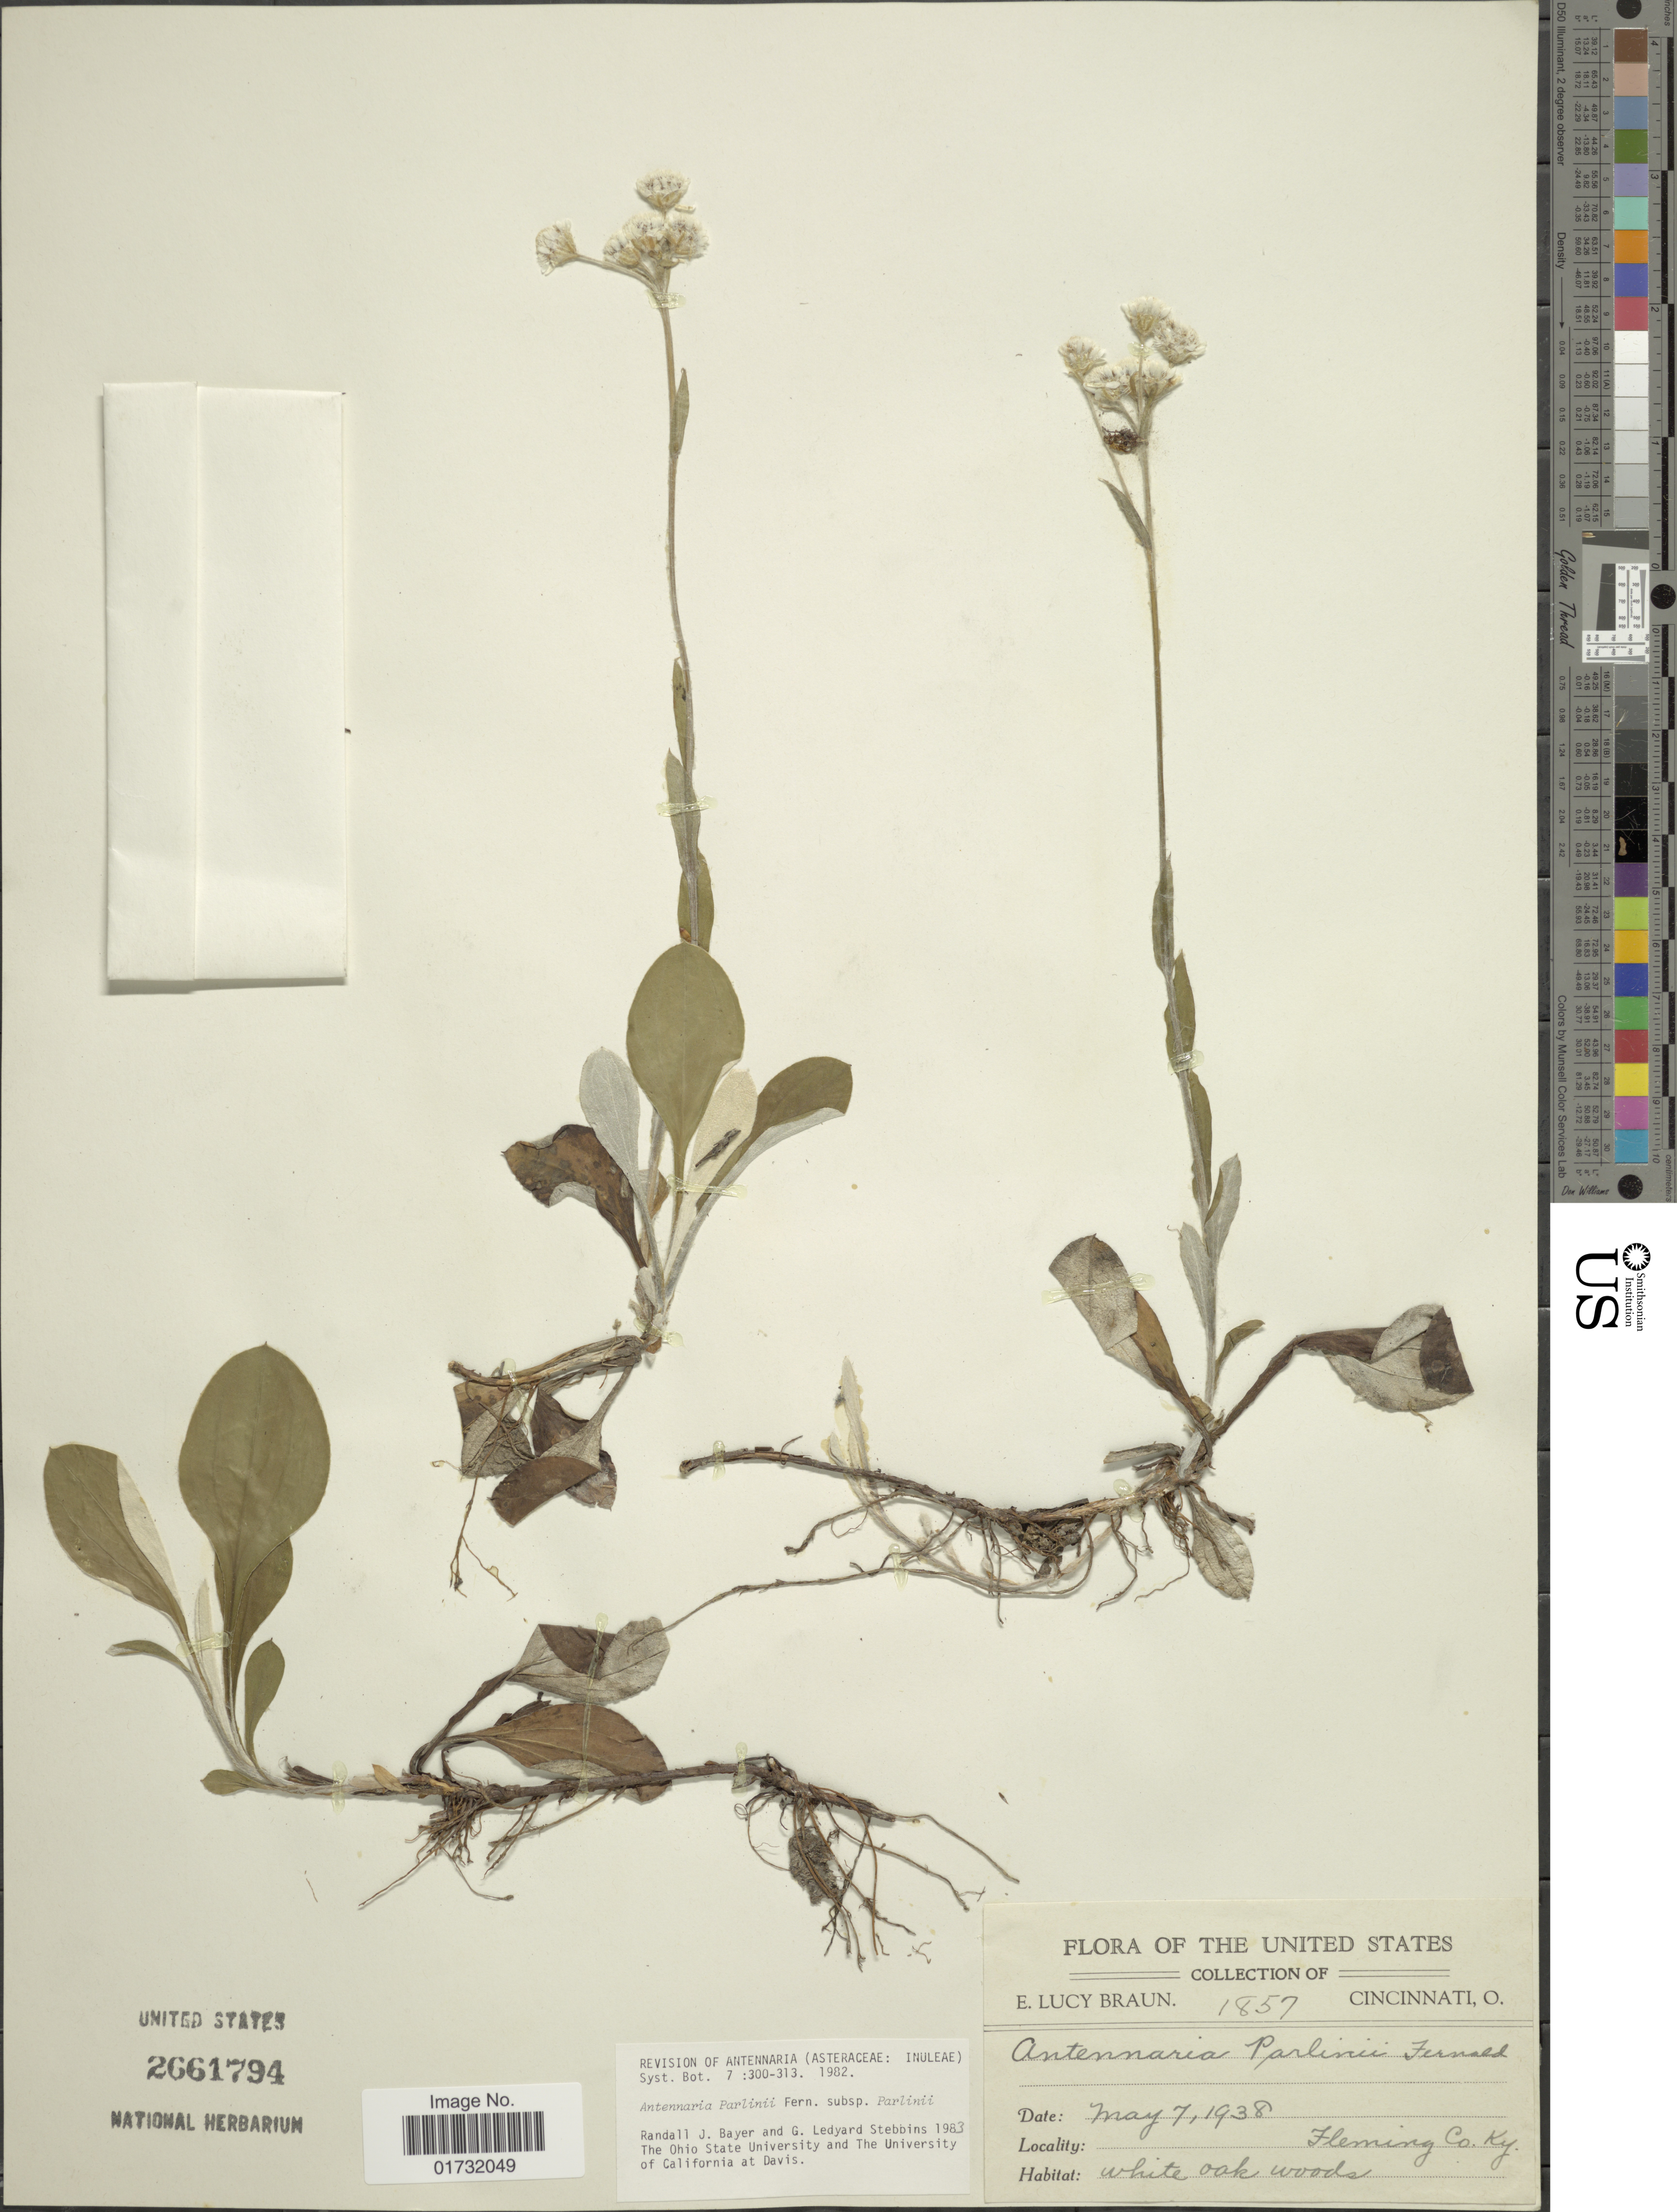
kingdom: Plantae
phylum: Tracheophyta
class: Magnoliopsida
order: Asterales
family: Asteraceae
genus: Antennaria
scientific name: Antennaria parlinii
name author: Fernald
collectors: E. L. Braun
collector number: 1857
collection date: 1938-05-07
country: United States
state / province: Kentucky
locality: Fleming Co.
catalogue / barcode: US 2661794